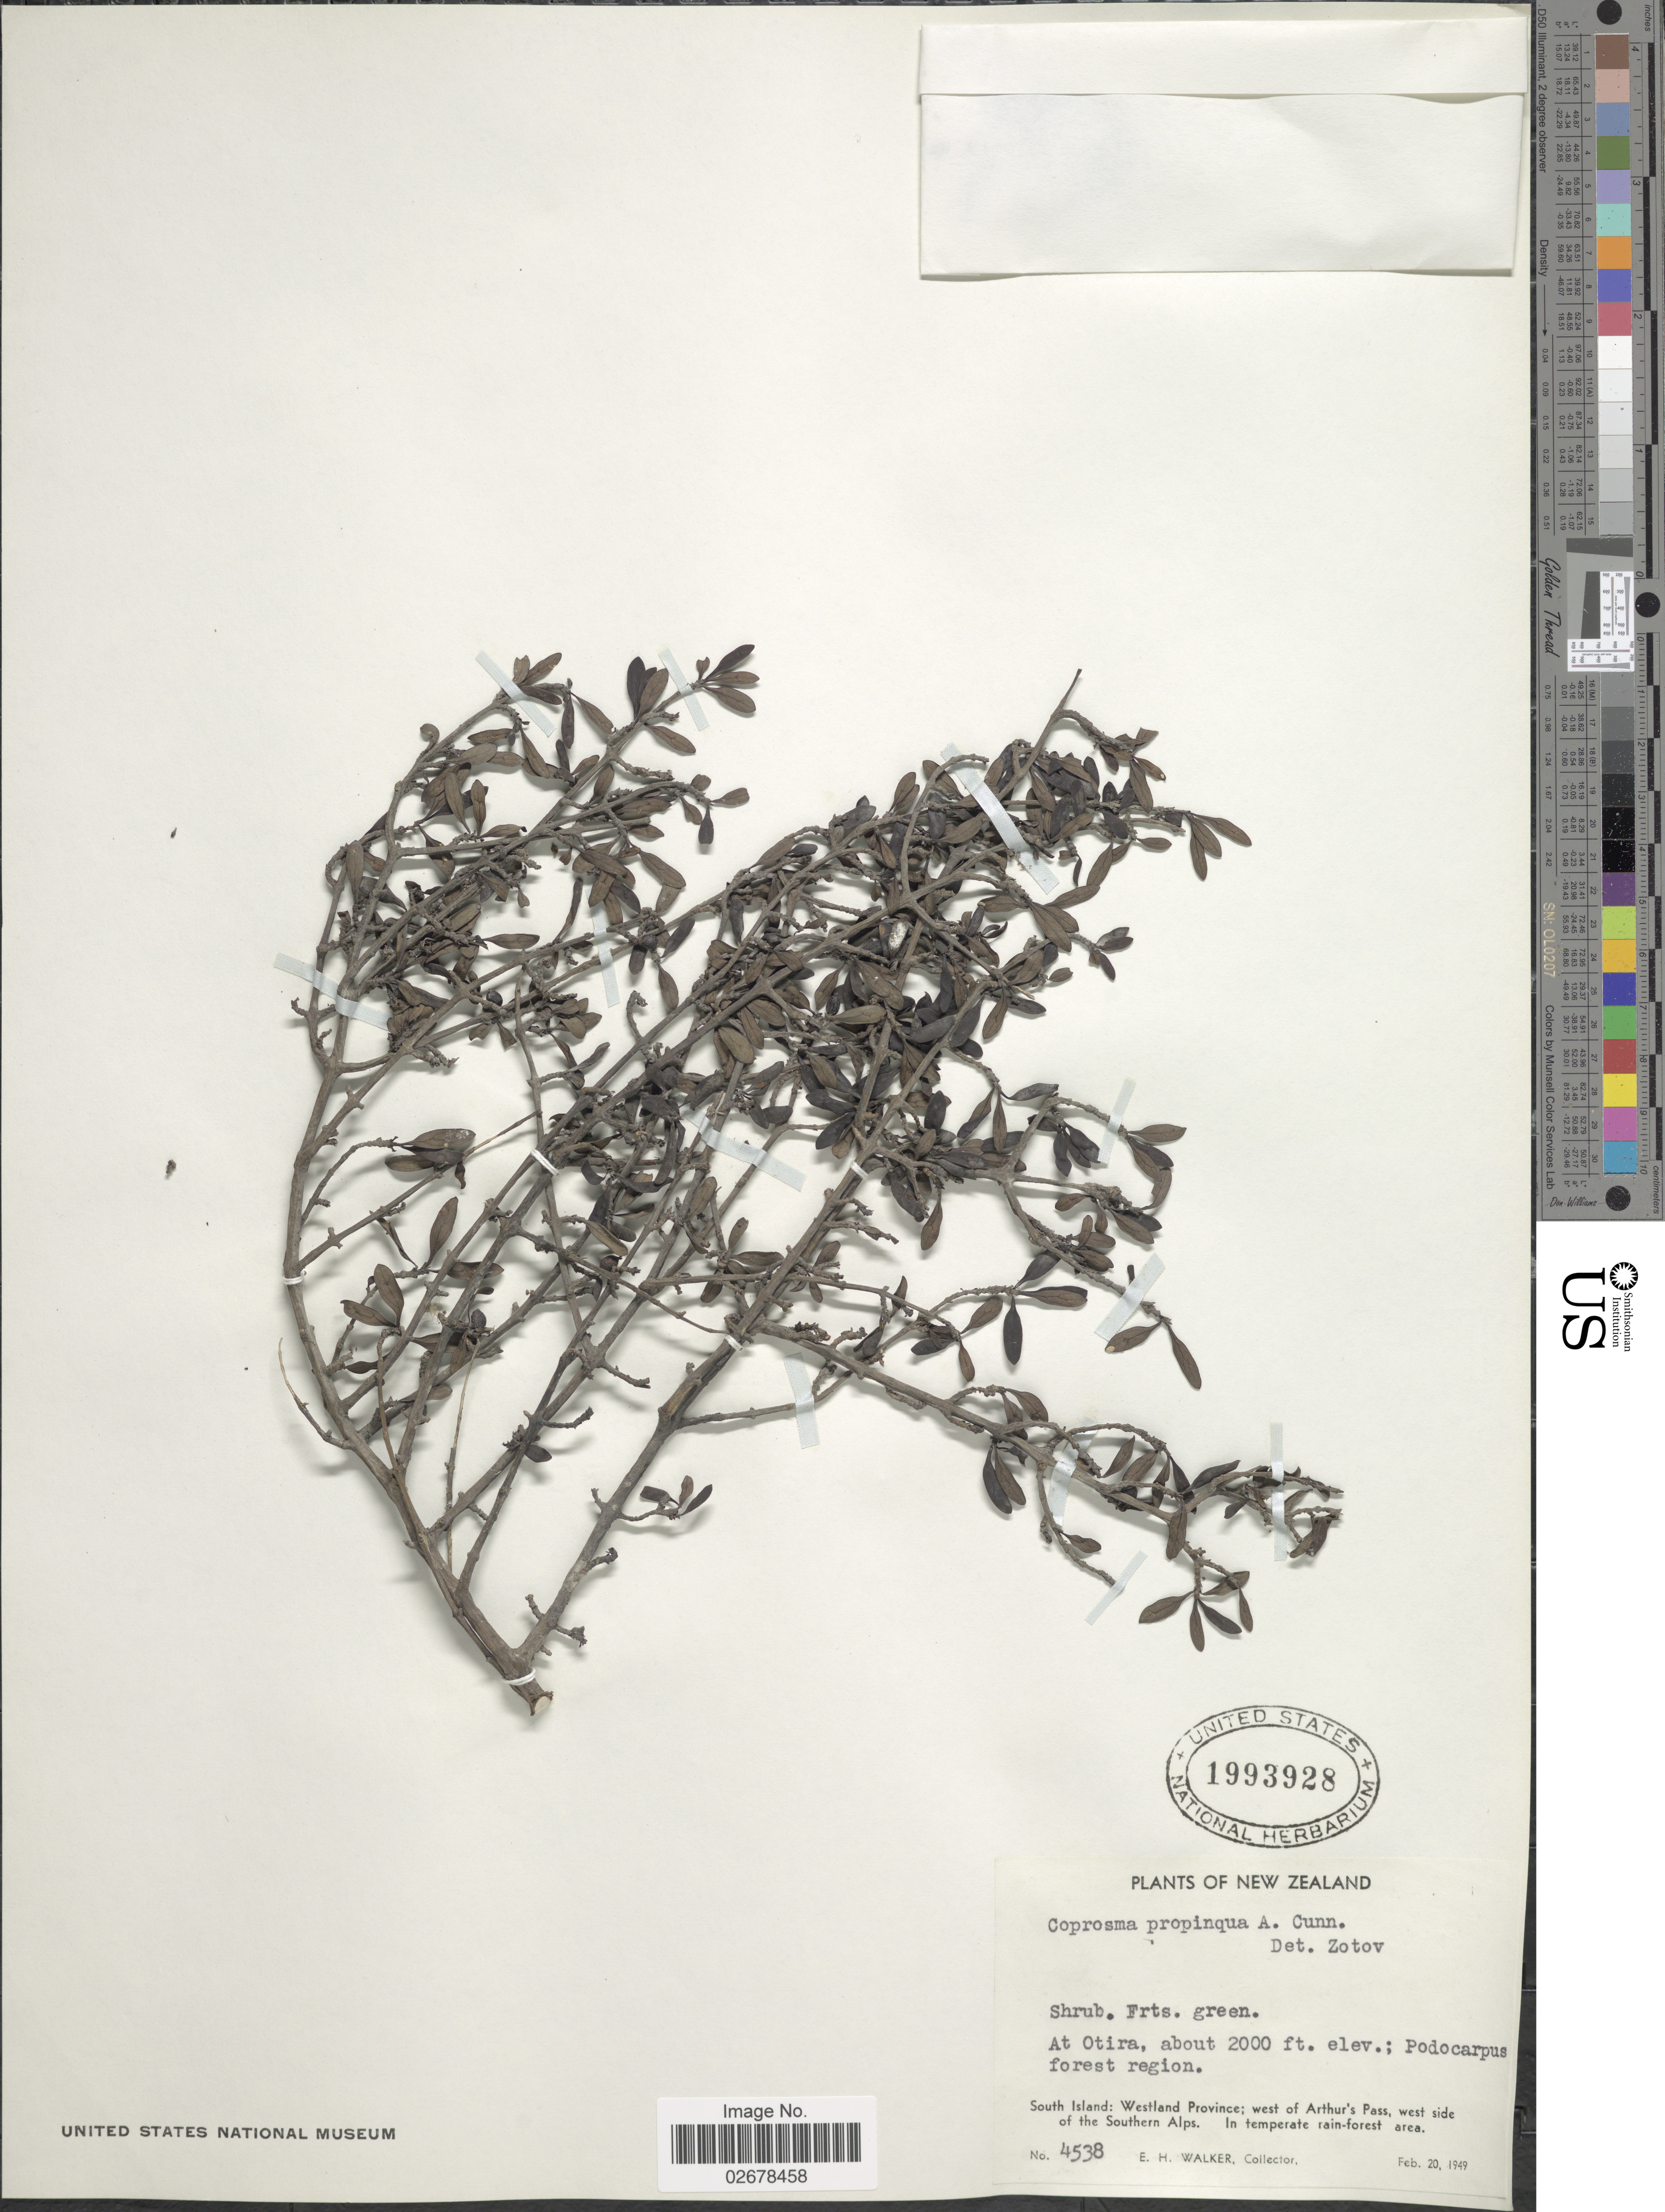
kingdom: Plantae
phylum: Tracheophyta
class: Magnoliopsida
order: Gentianales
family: Rubiaceae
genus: Coprosma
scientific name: Coprosma propinqua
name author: A. Cunn.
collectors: E. H. Walker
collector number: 4538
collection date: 1949-02-20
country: New Zealand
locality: At Otira, forest region, South Island: Westland Province; west of Arthur's Pass, west side of the Southern Alps, in temperate rain-forest area.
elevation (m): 610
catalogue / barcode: US 1993928